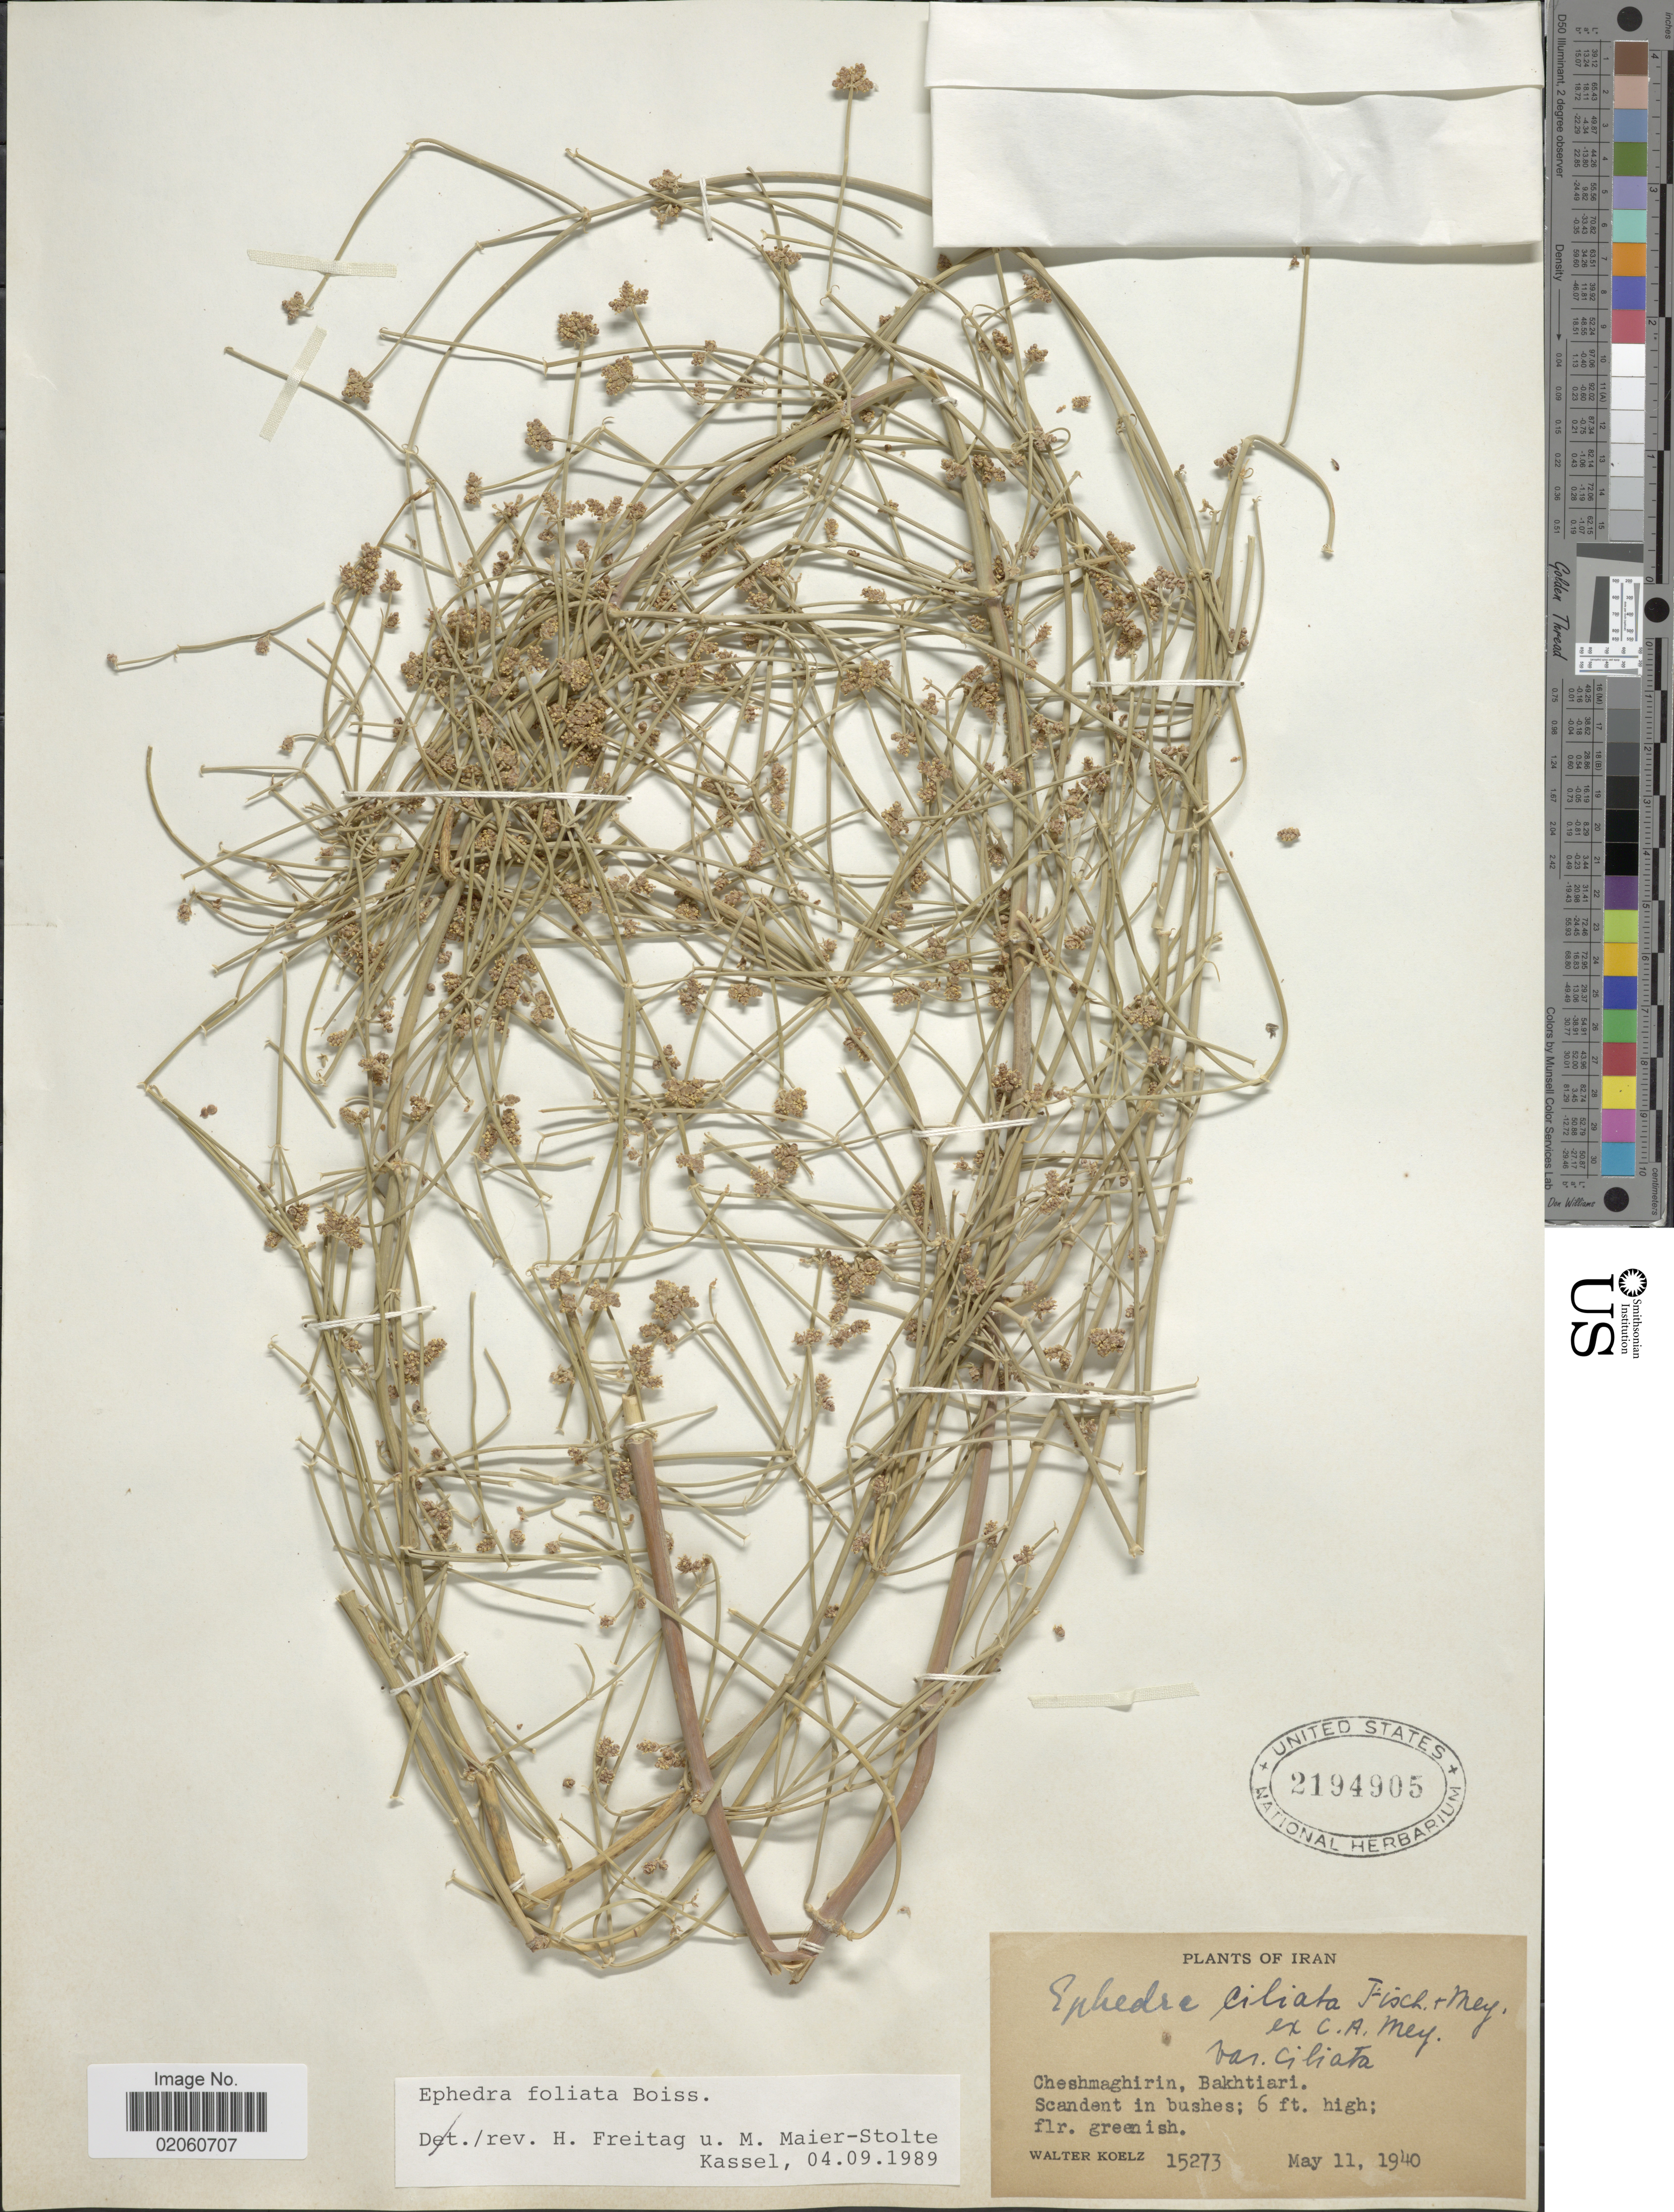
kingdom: Plantae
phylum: Tracheophyta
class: Gnetopsida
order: Ephedrales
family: Ephedraceae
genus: Ephedra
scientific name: Ephedra foliata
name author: Boiss. ex C.A. Mey.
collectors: W. N. Koelz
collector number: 15273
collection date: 1940-05-11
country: Iran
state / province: Chahar Mahaal and Bakhtiari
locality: Cheshmaghirin, Bakhtiari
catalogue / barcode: US 2194905